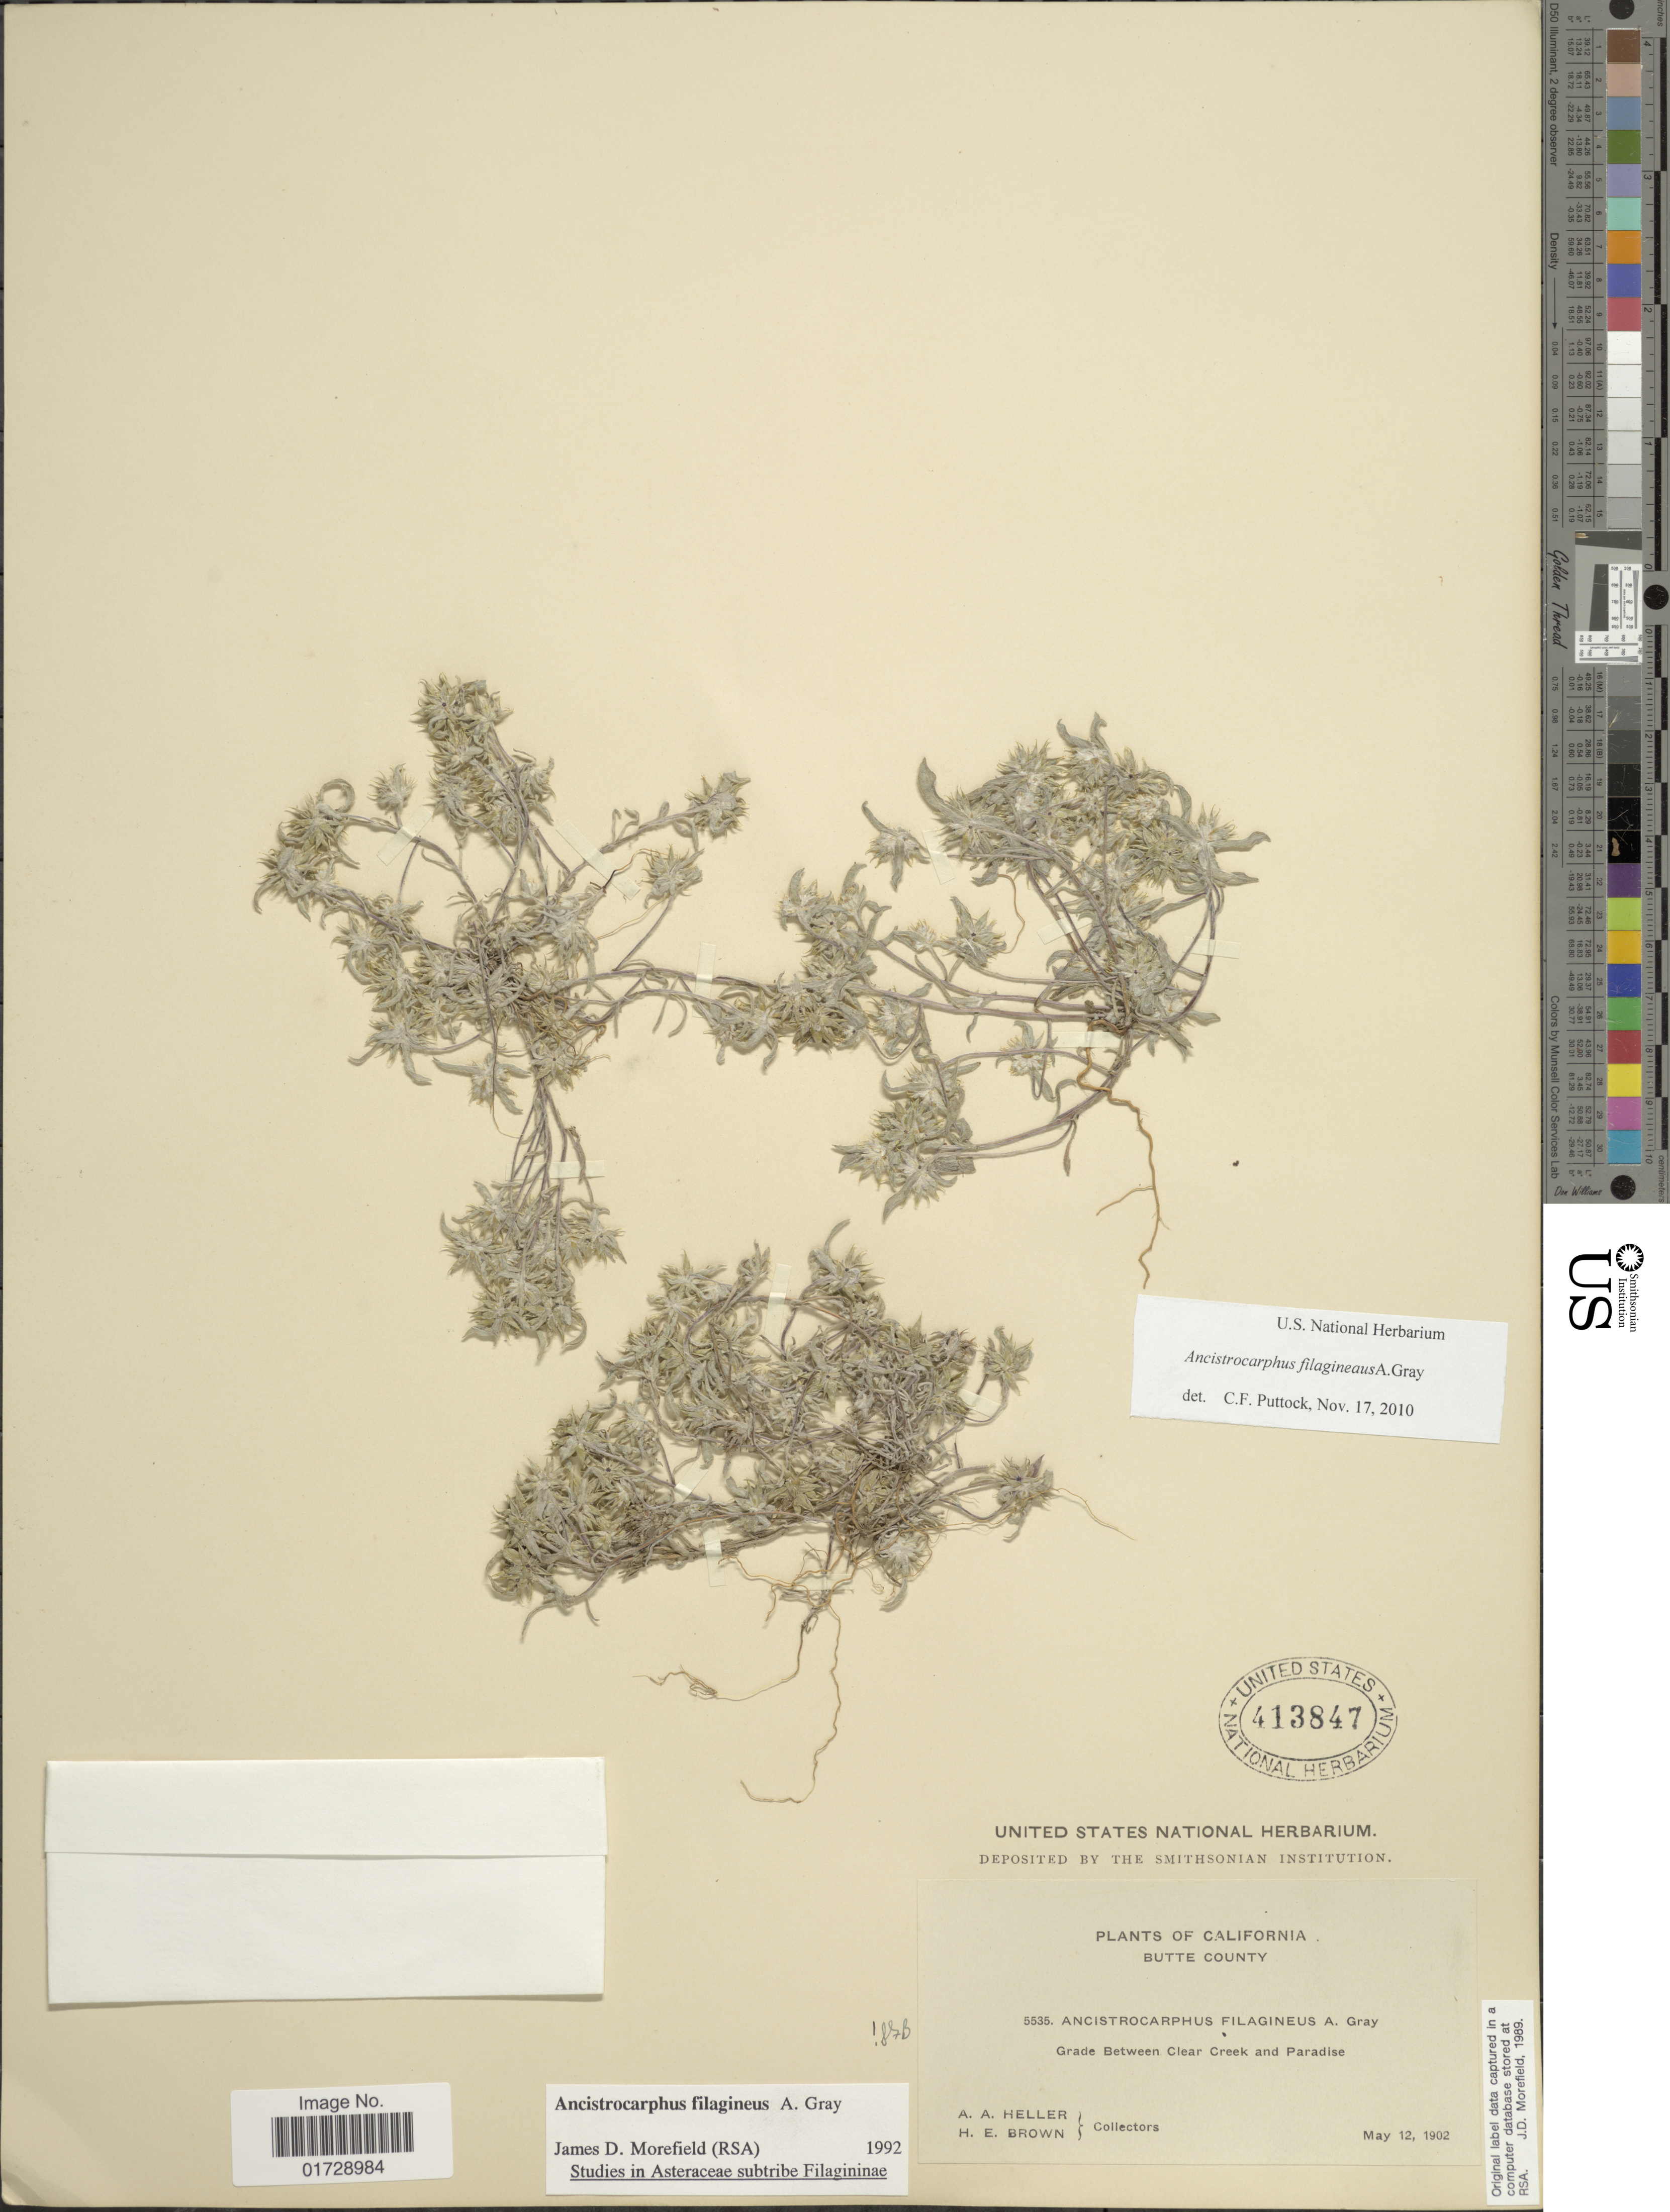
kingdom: Plantae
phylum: Tracheophyta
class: Magnoliopsida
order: Asterales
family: Asteraceae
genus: Stylocline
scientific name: Stylocline filaginea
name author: (A. Gray) A. Gray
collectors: A. A. Heller & H. E. Brown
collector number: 5535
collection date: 1902-05-12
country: United States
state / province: California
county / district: Butte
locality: Butte County, Grade between Clear Creek and Paradise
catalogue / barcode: US 413847